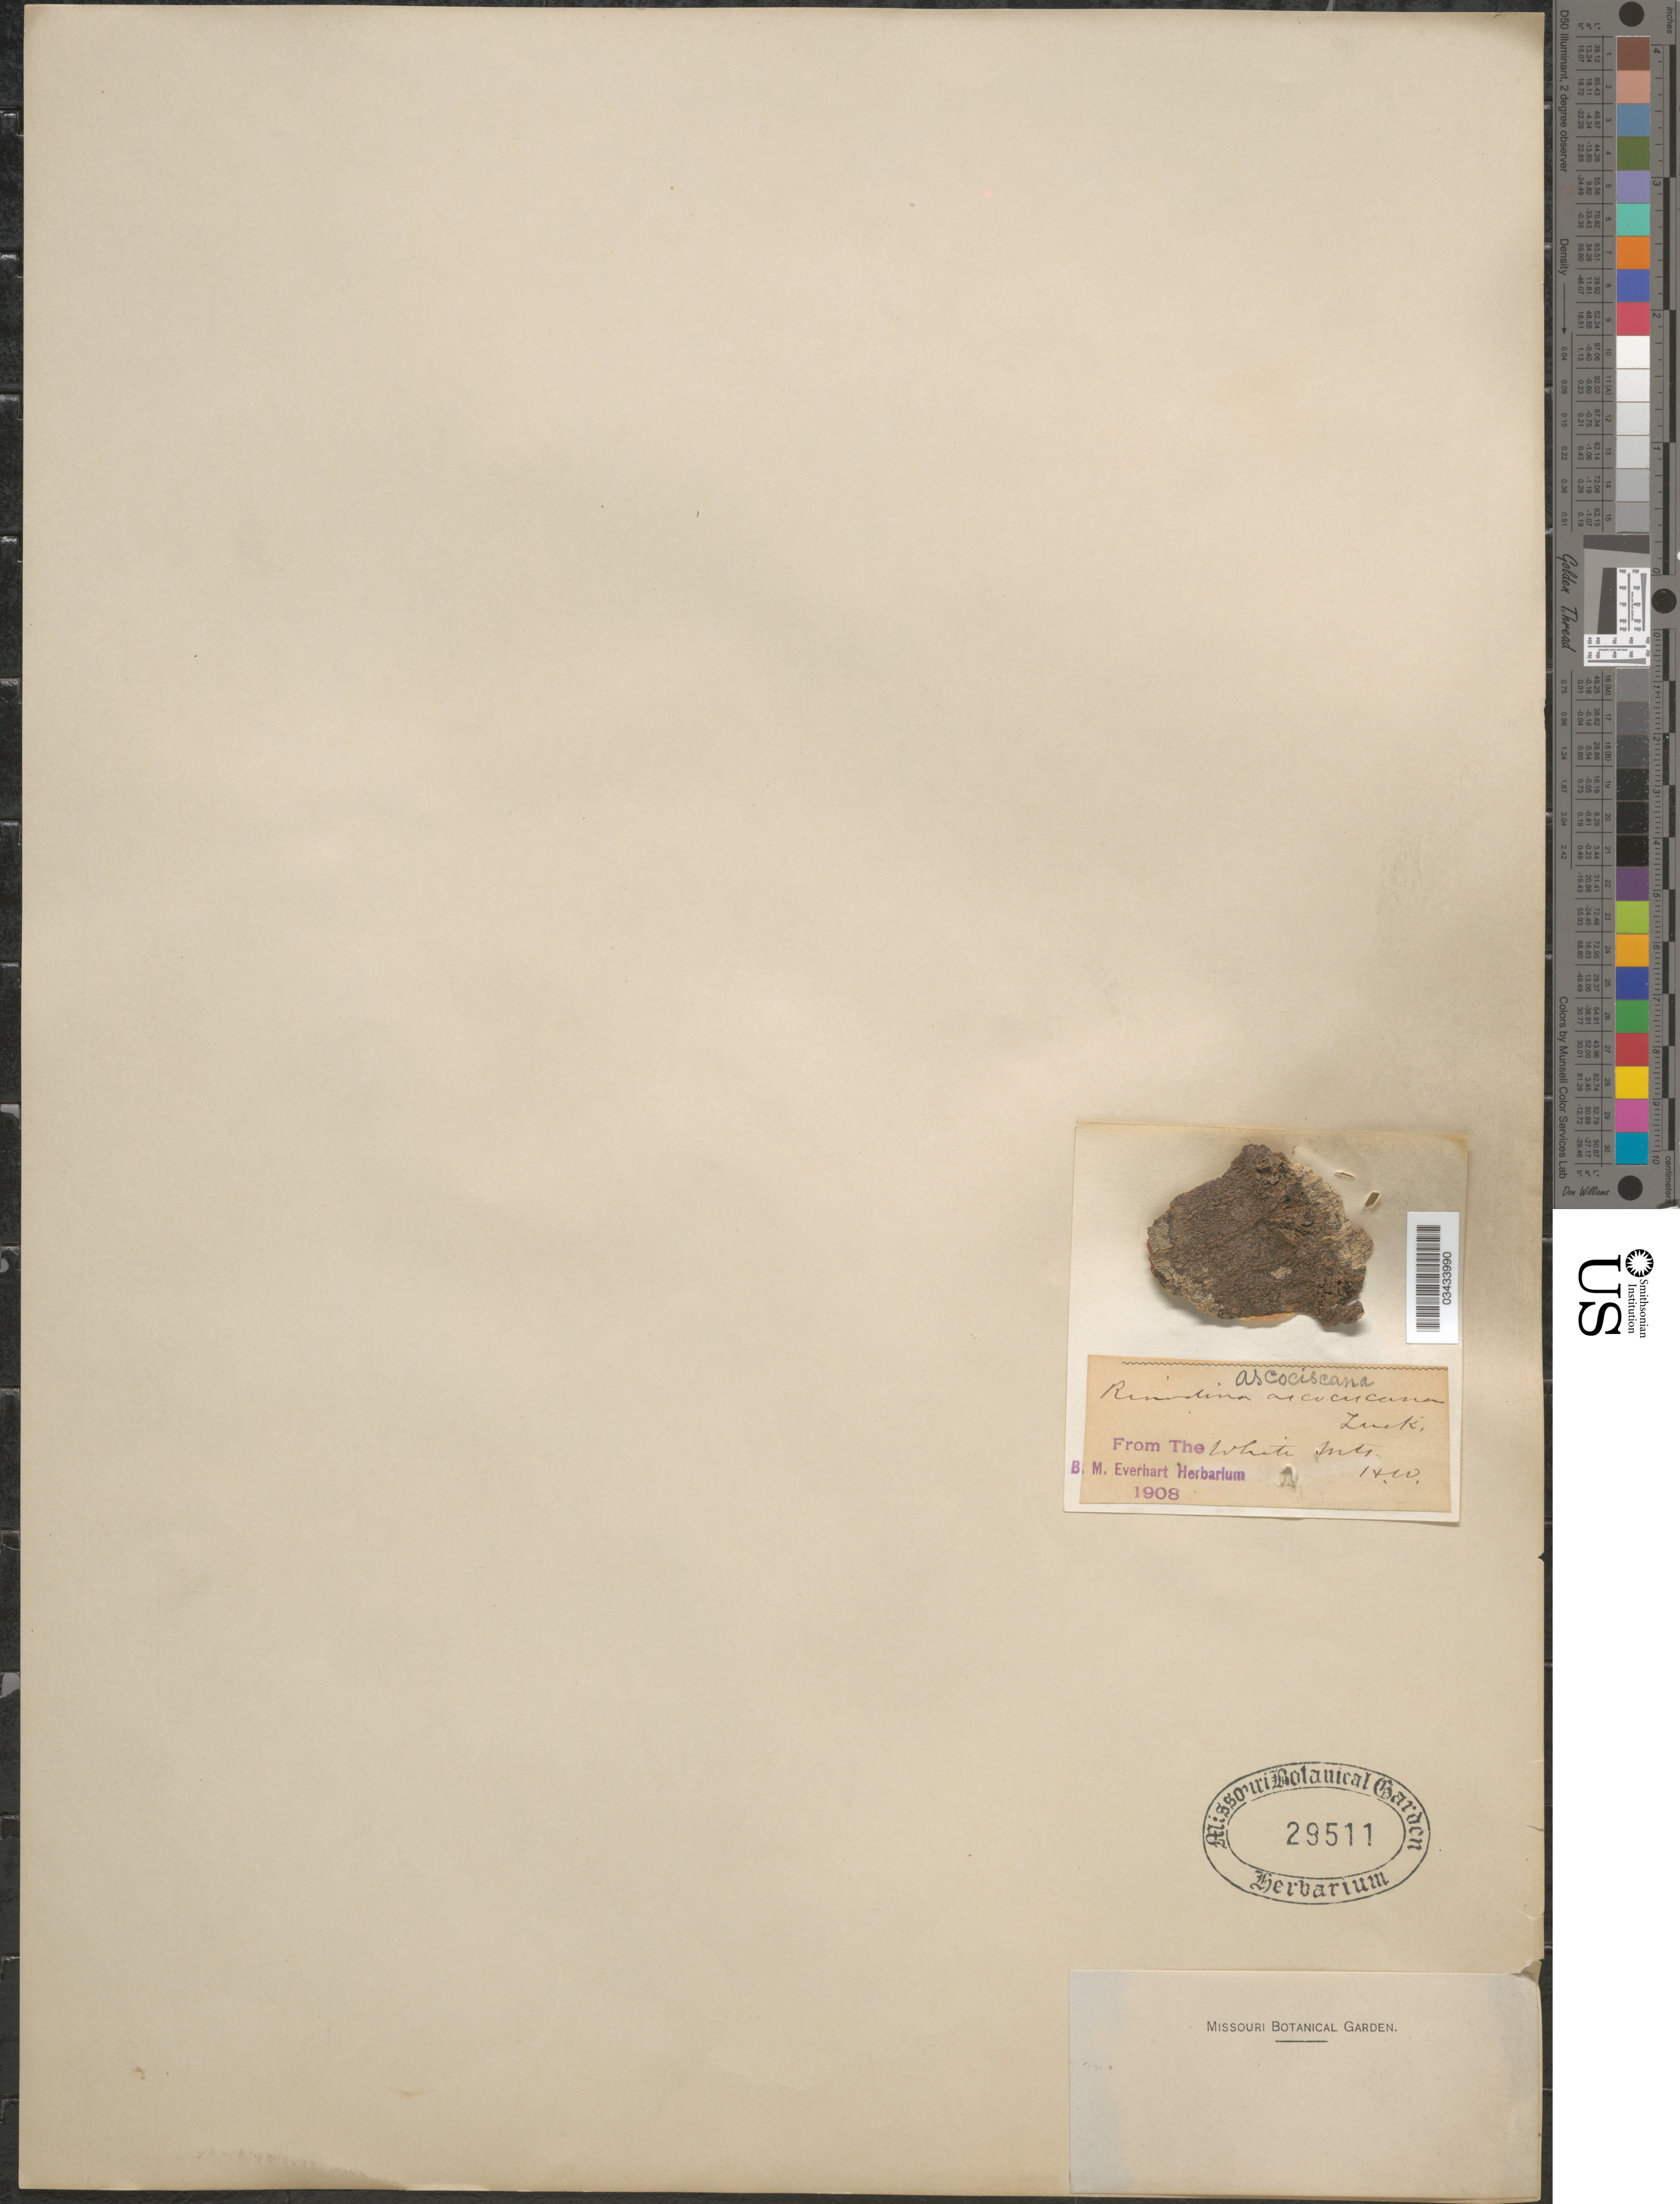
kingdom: Fungi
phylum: Ascomycota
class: Lecanoromycetes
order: Caliciales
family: Physciaceae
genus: Rinodina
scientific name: Rinodina sp.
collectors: ex herb. B.M. Everhart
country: United States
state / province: New Hampshire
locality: White Mtns